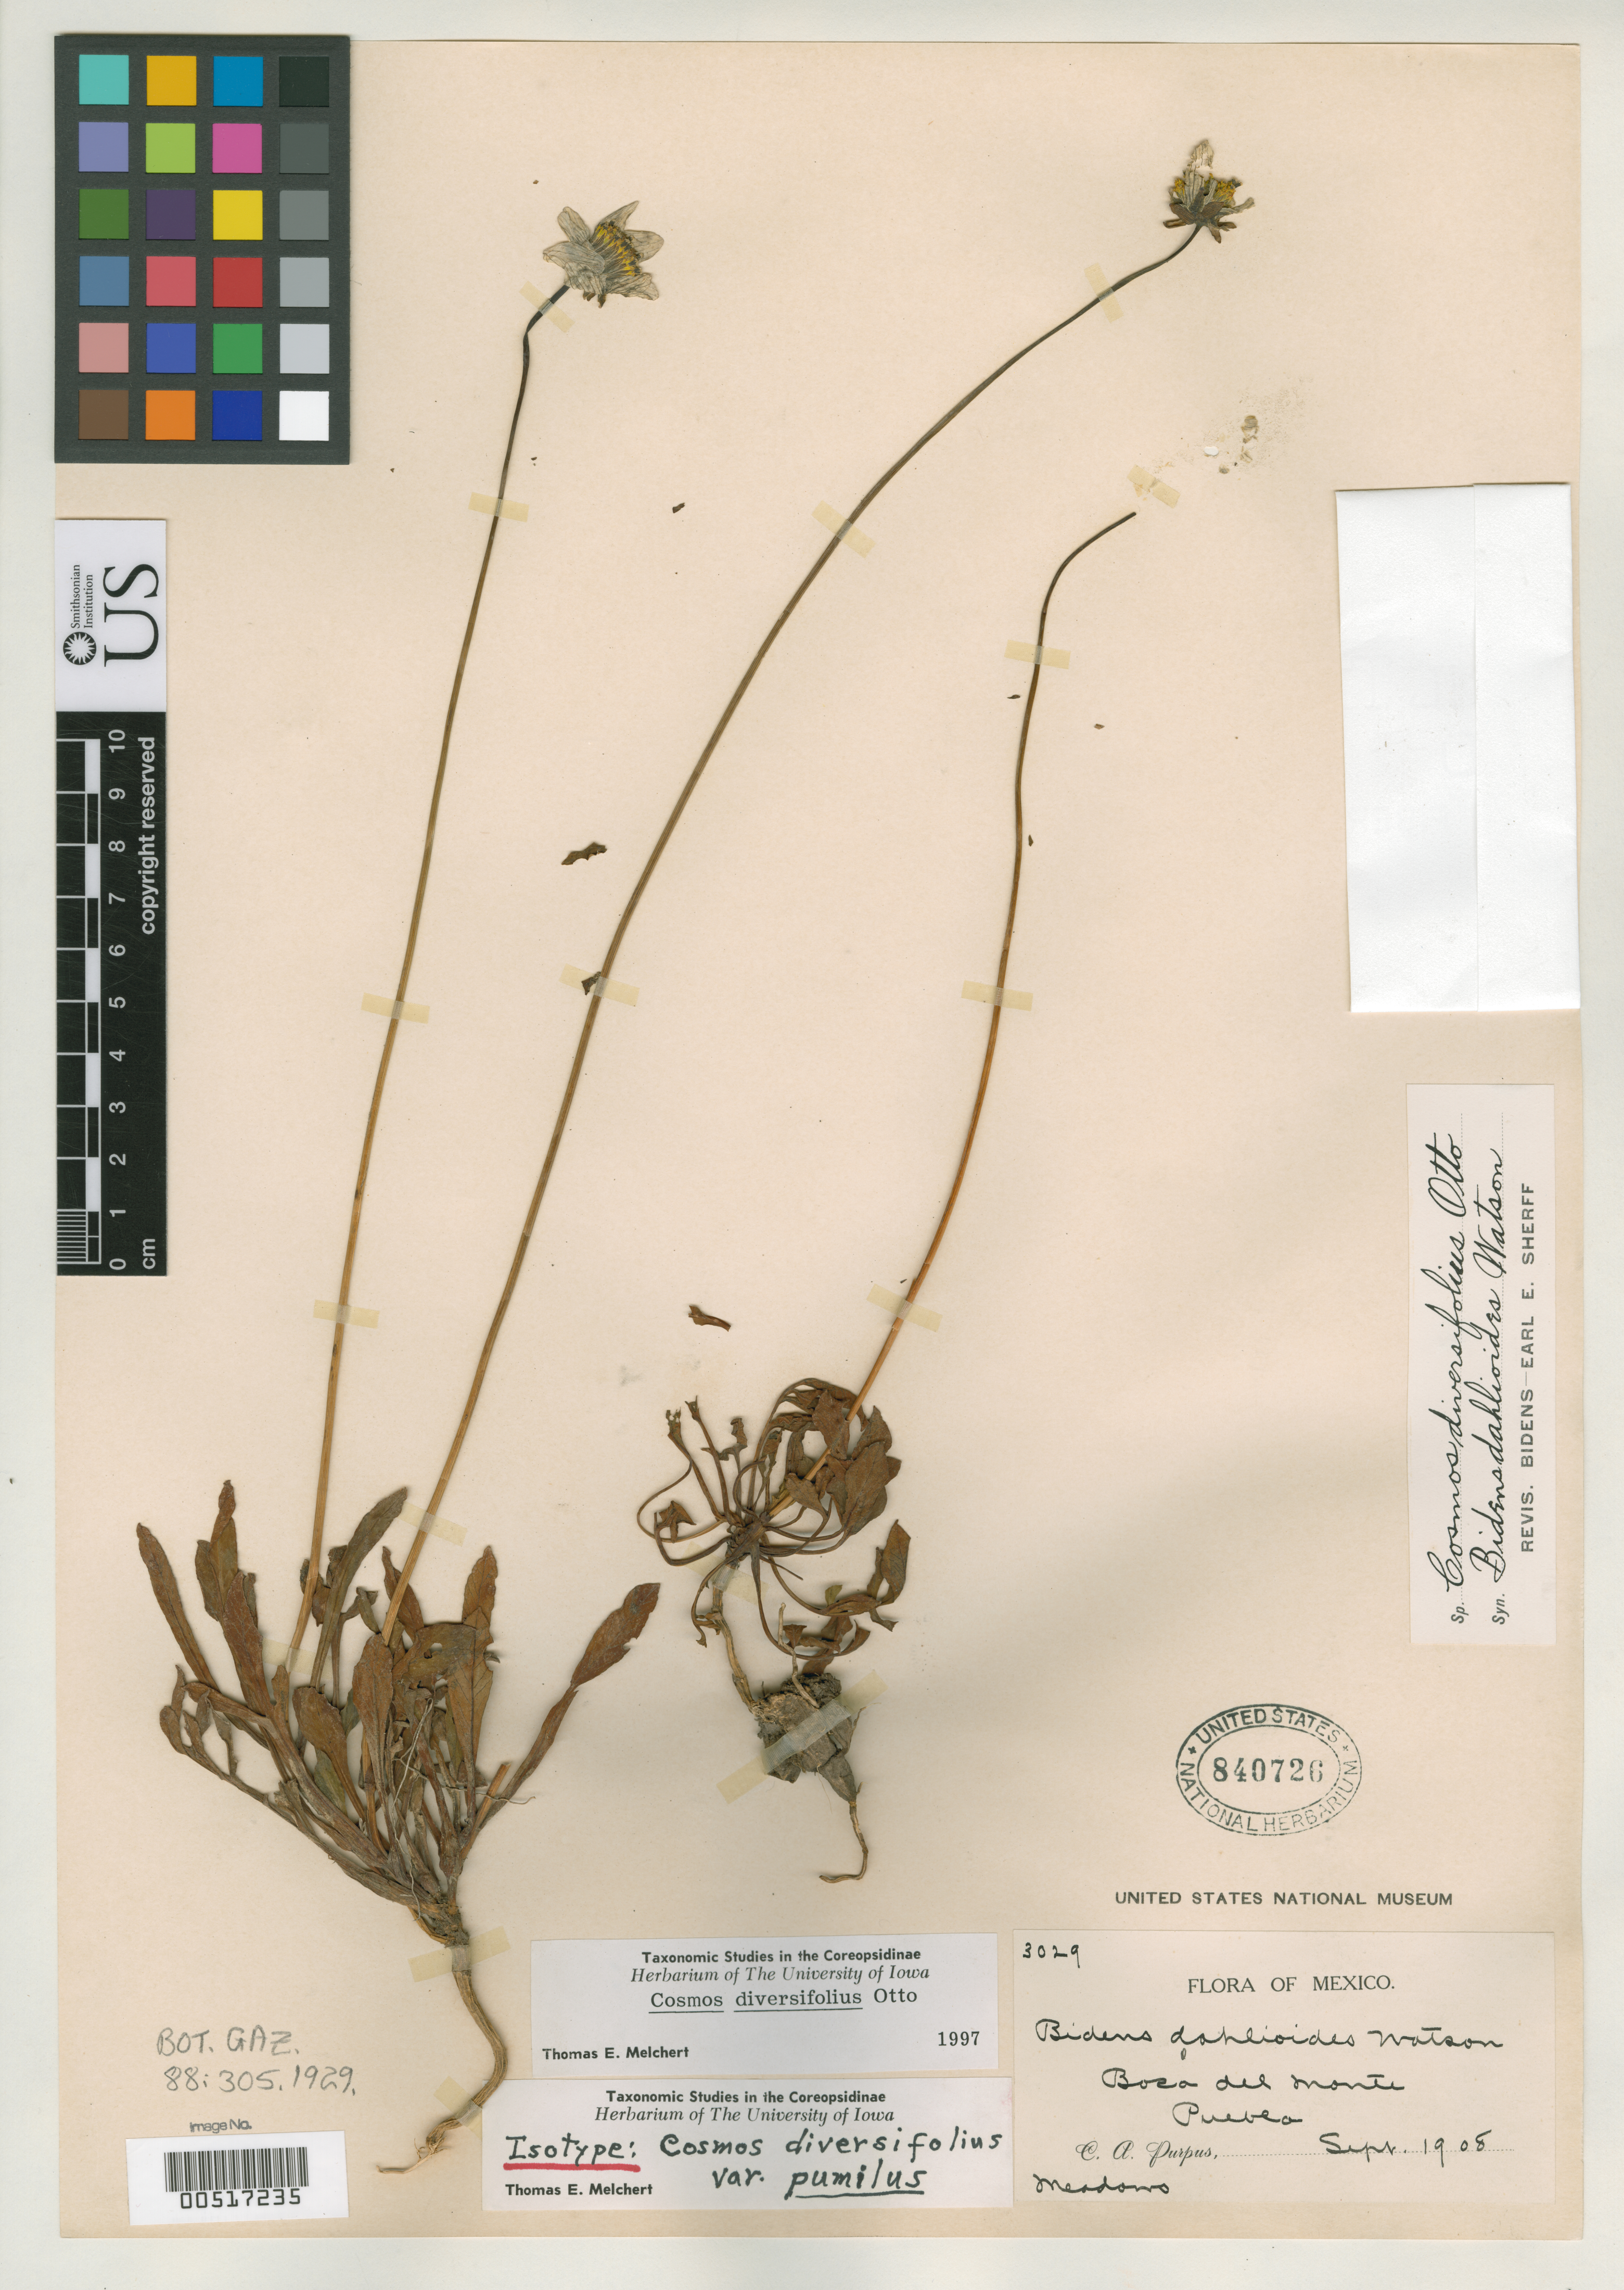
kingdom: Plantae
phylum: Tracheophyta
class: Magnoliopsida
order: Asterales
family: Asteraceae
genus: Cosmos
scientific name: Cosmos diversifolius var. pumilus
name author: Sherff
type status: Isotype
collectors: C. A. Purpus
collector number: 3029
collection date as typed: Sep 1908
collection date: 1908-09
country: Mexico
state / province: Puebla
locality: Boca del Monte.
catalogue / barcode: US 840726